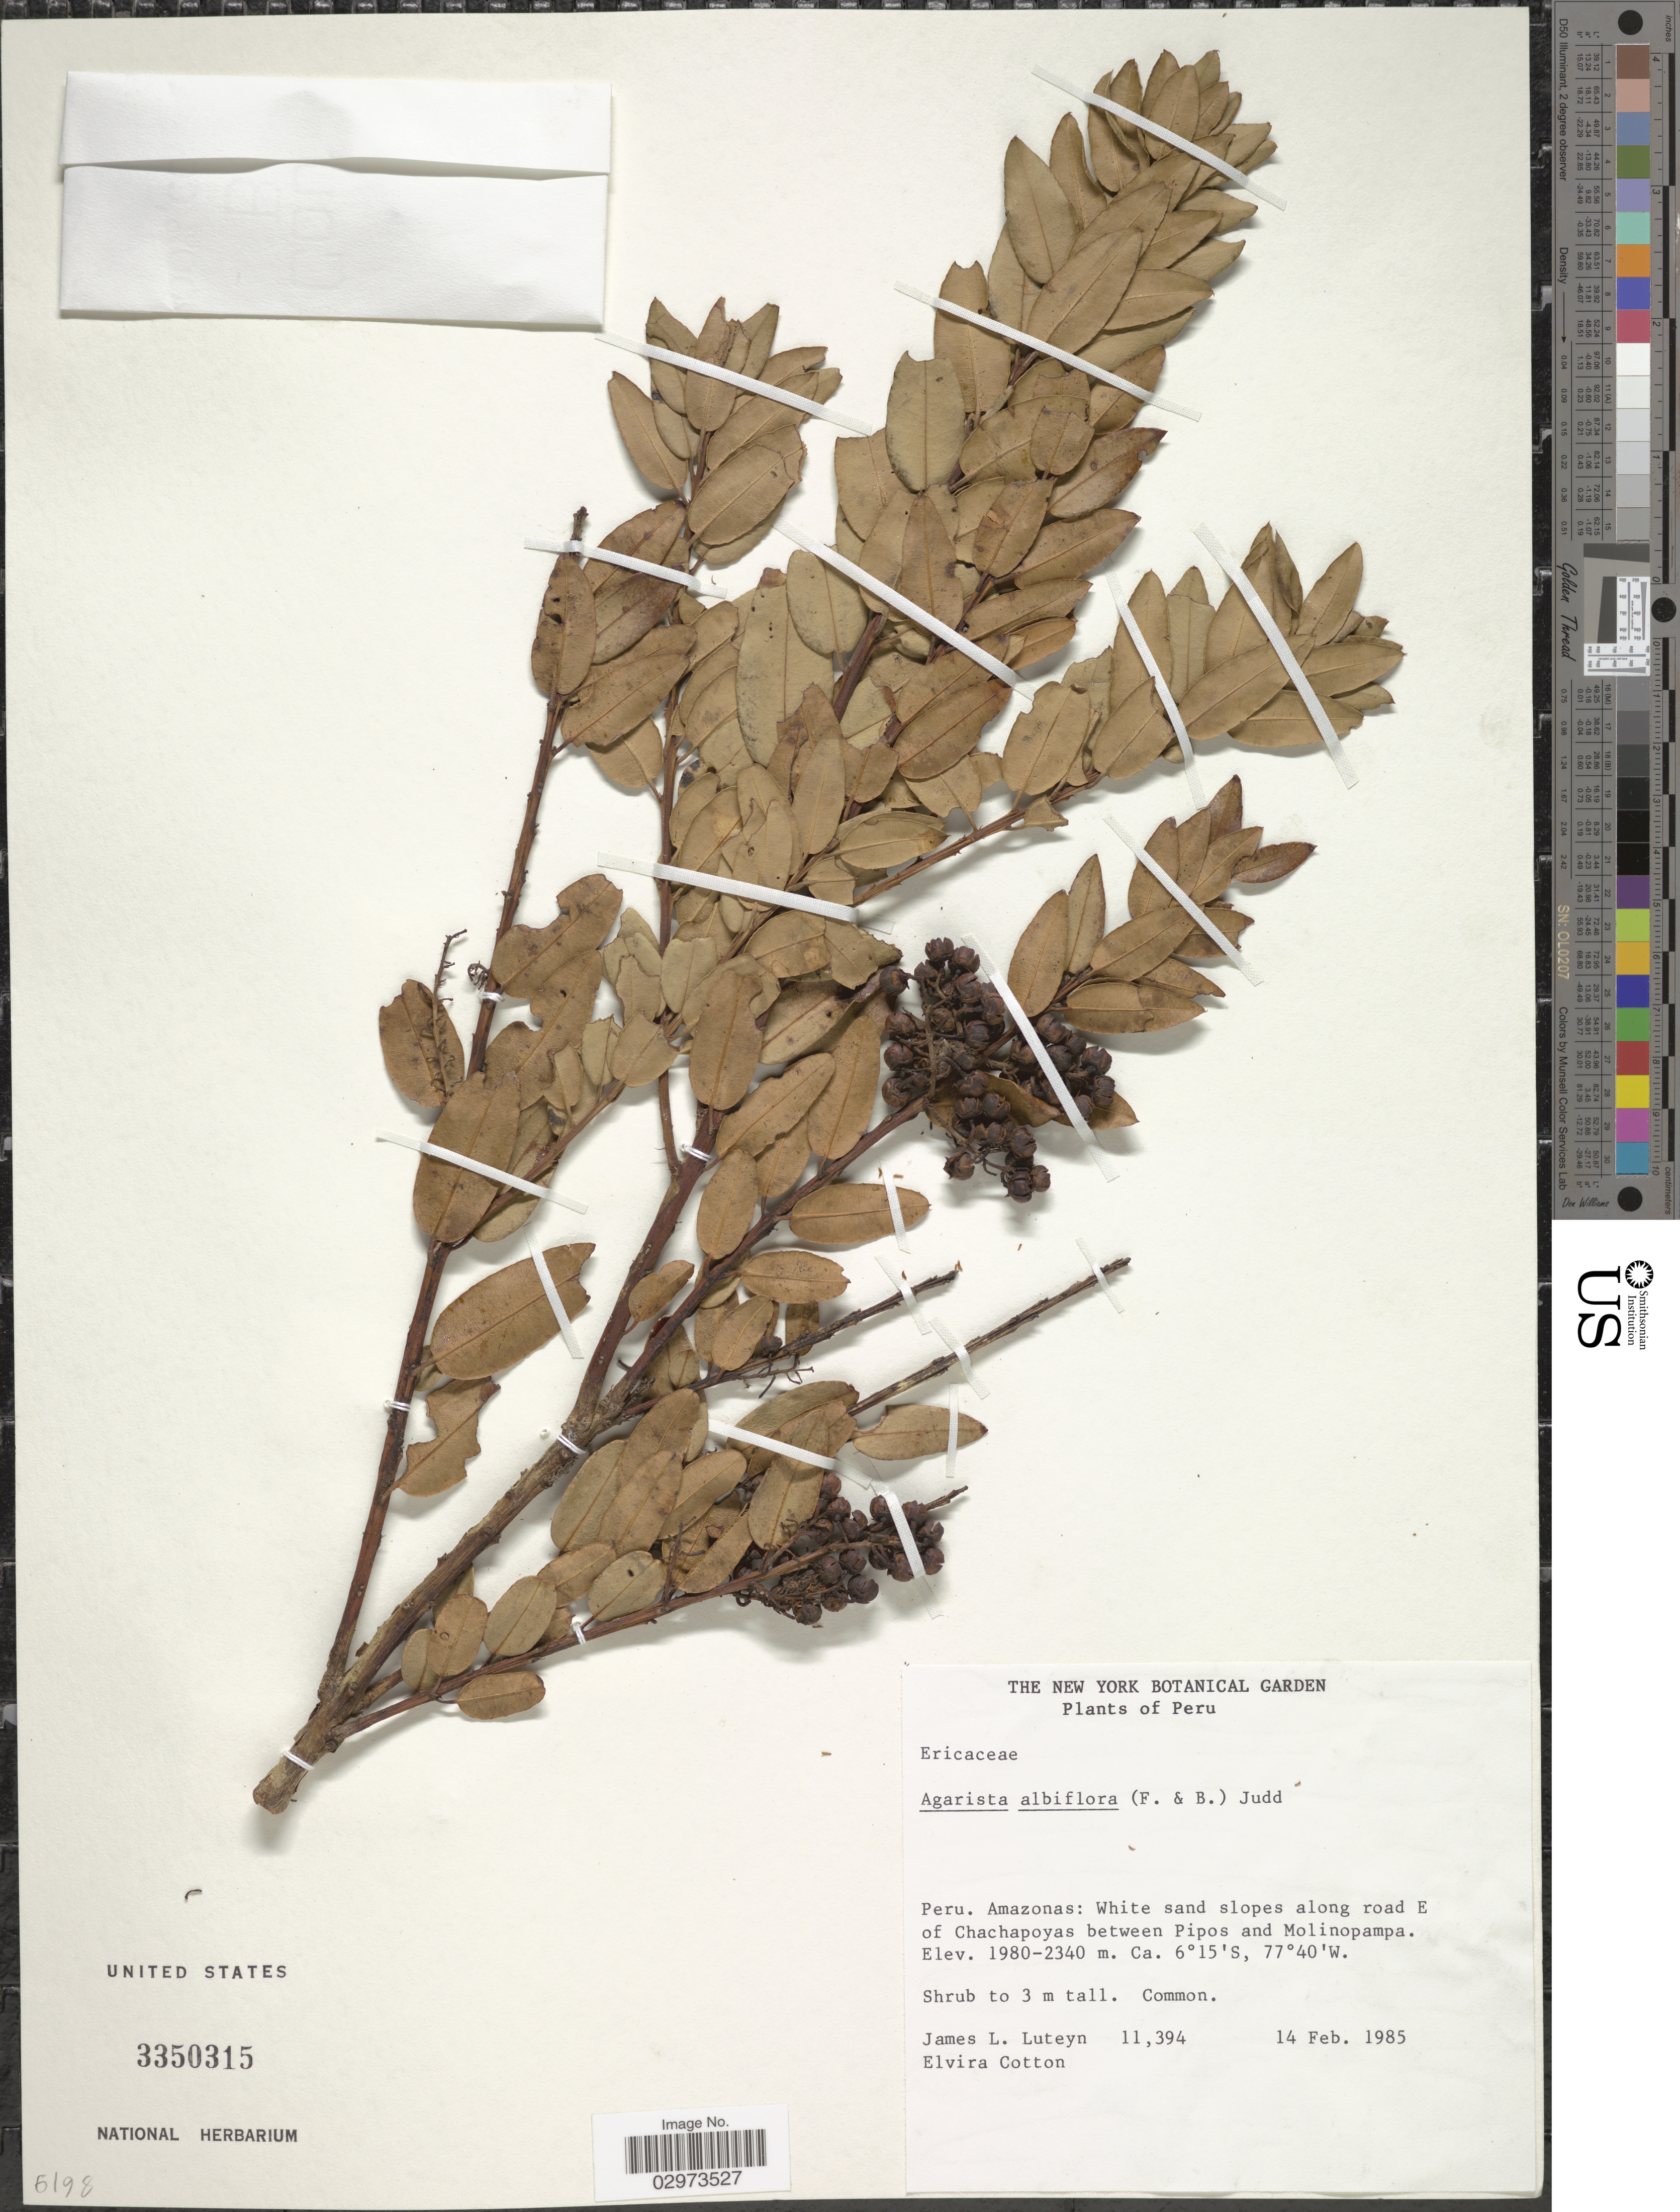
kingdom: Plantae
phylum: Tracheophyta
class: Magnoliopsida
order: Ericales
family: Ericaceae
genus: Leucothoe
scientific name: Leucothoë albiflora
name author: B. Fedtsch. & Basil.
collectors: J. L. Luteyn & E. Cotton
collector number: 11394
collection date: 1985-02-14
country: Peru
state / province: Amazonas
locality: White sand slopes along E of Chachapoyas between Pipos and Molinopampa.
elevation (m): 1980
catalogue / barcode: US 3350315